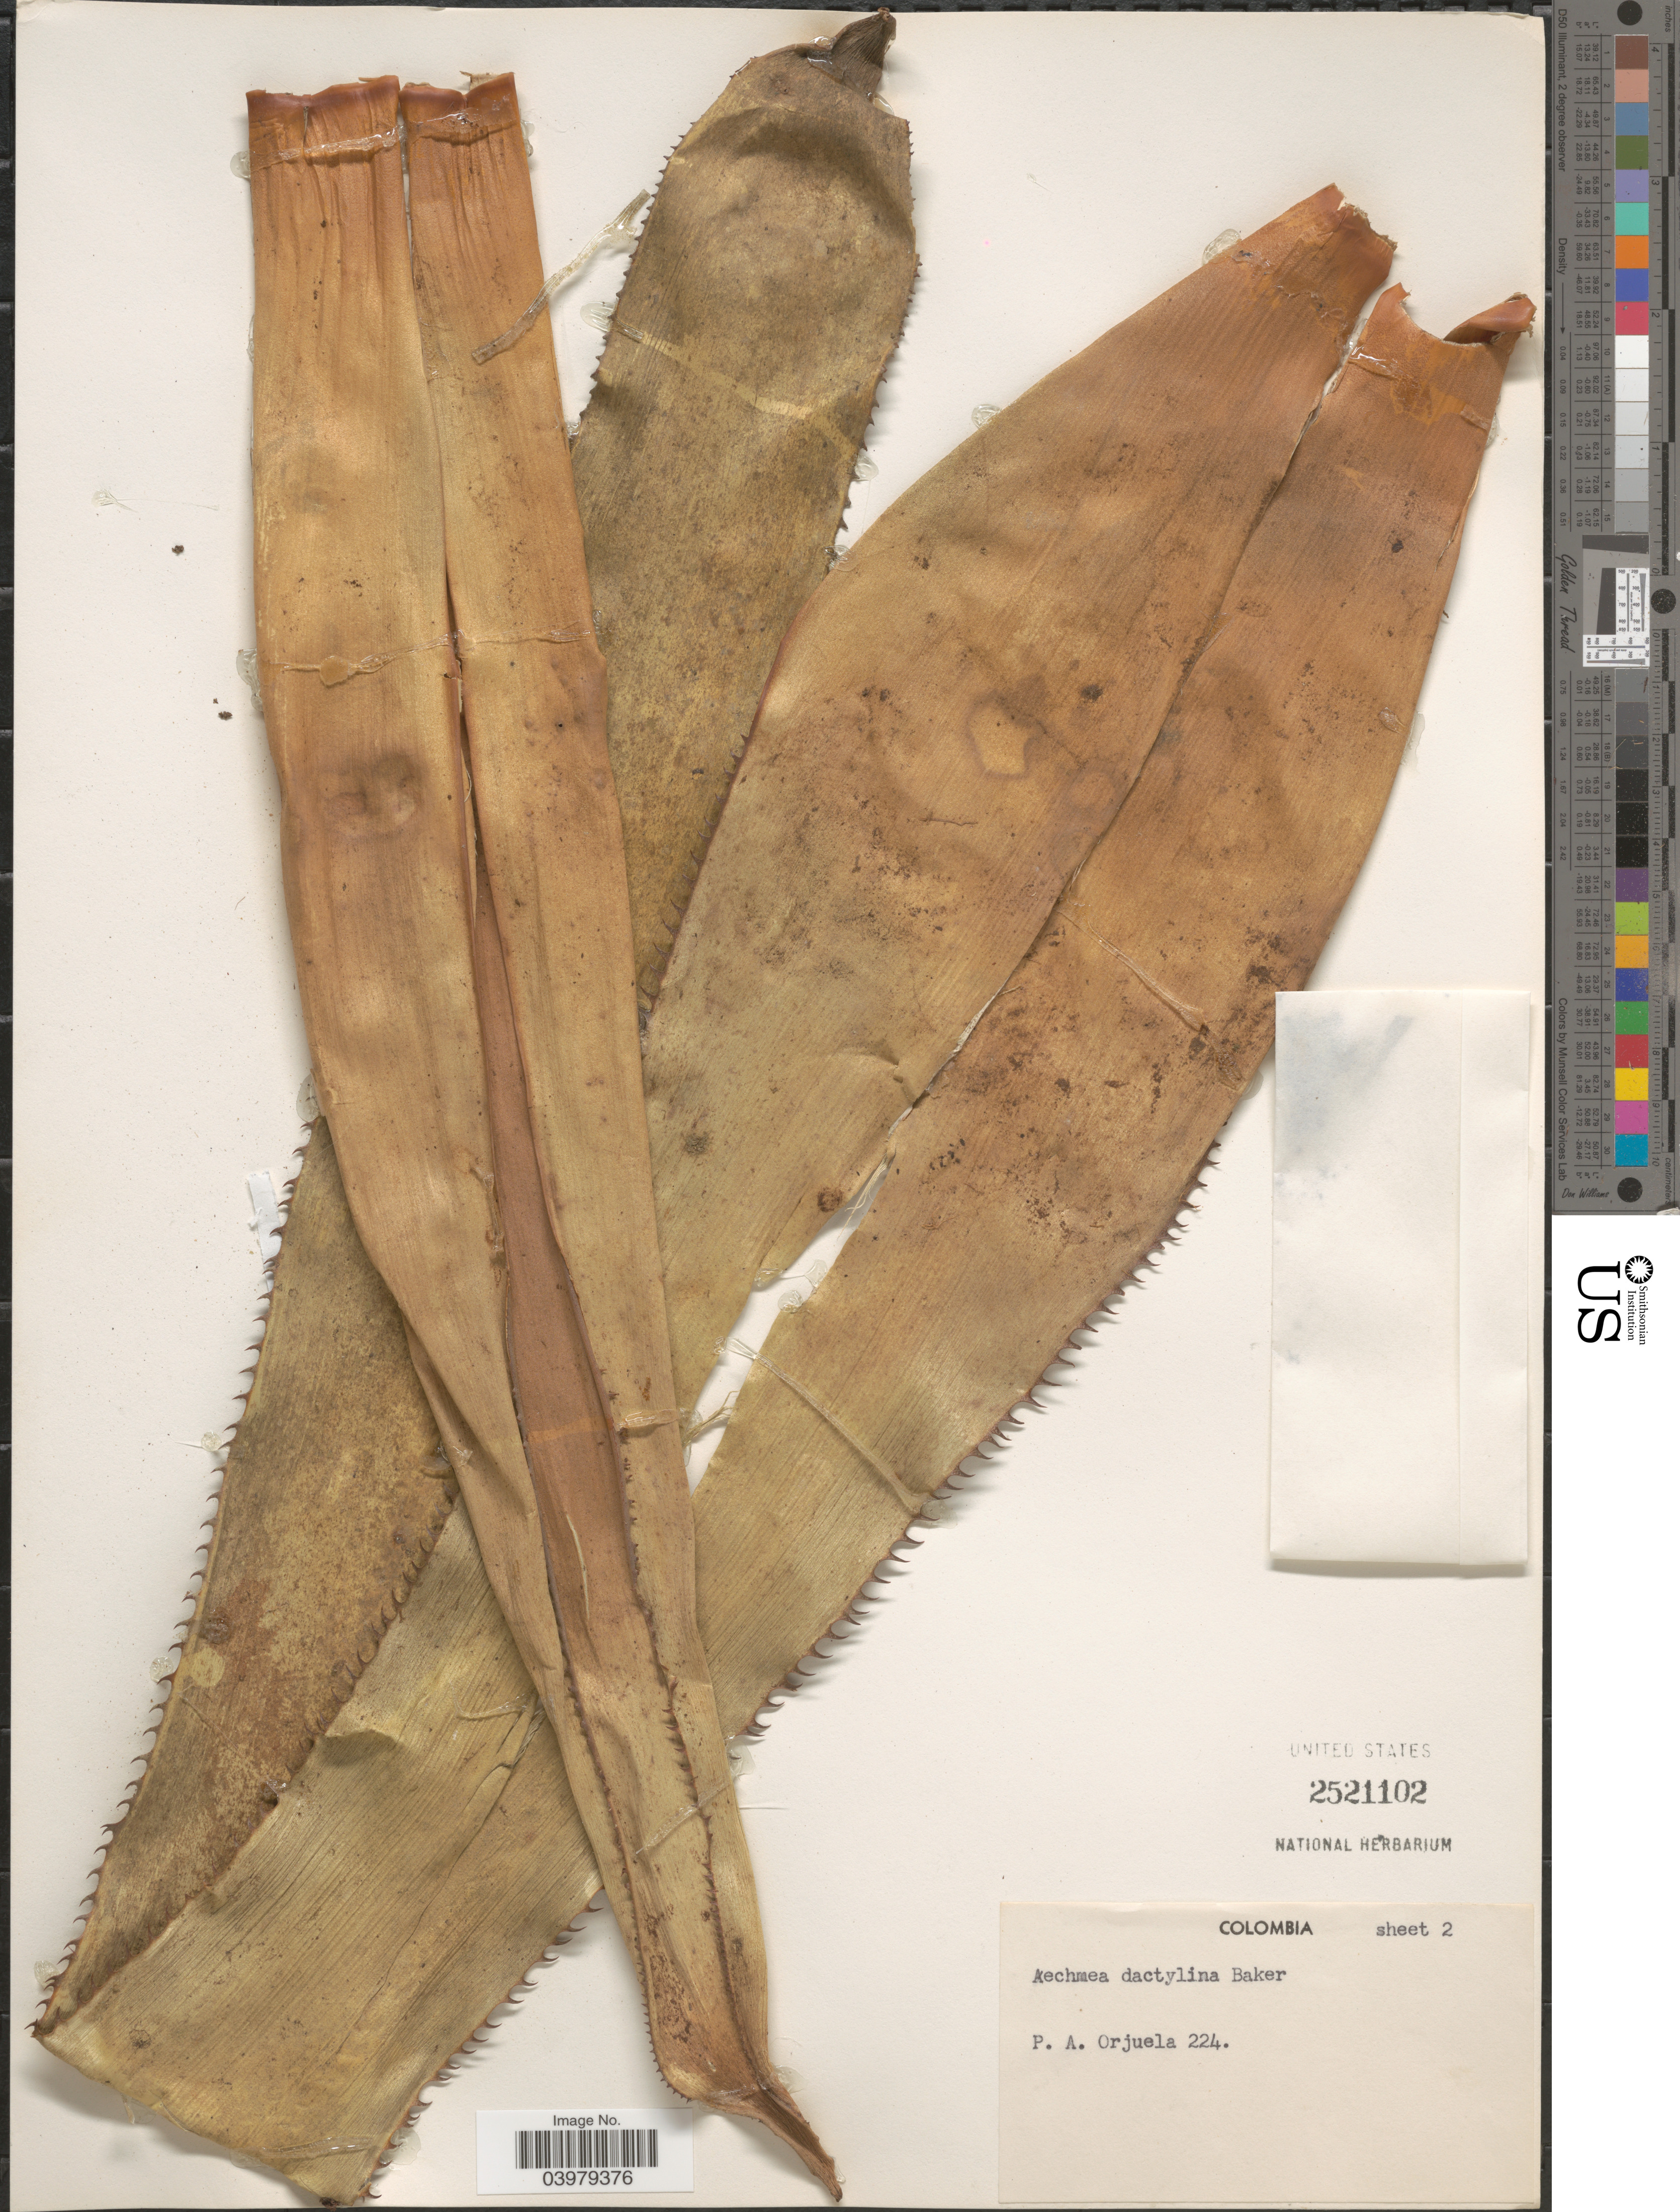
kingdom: Plantae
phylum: Tracheophyta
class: Liliopsida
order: Poales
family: Bromeliaceae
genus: Aechmea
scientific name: Aechmea dactylina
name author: Baker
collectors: P. A. Orjuela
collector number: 224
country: Colombia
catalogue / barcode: US 2521102